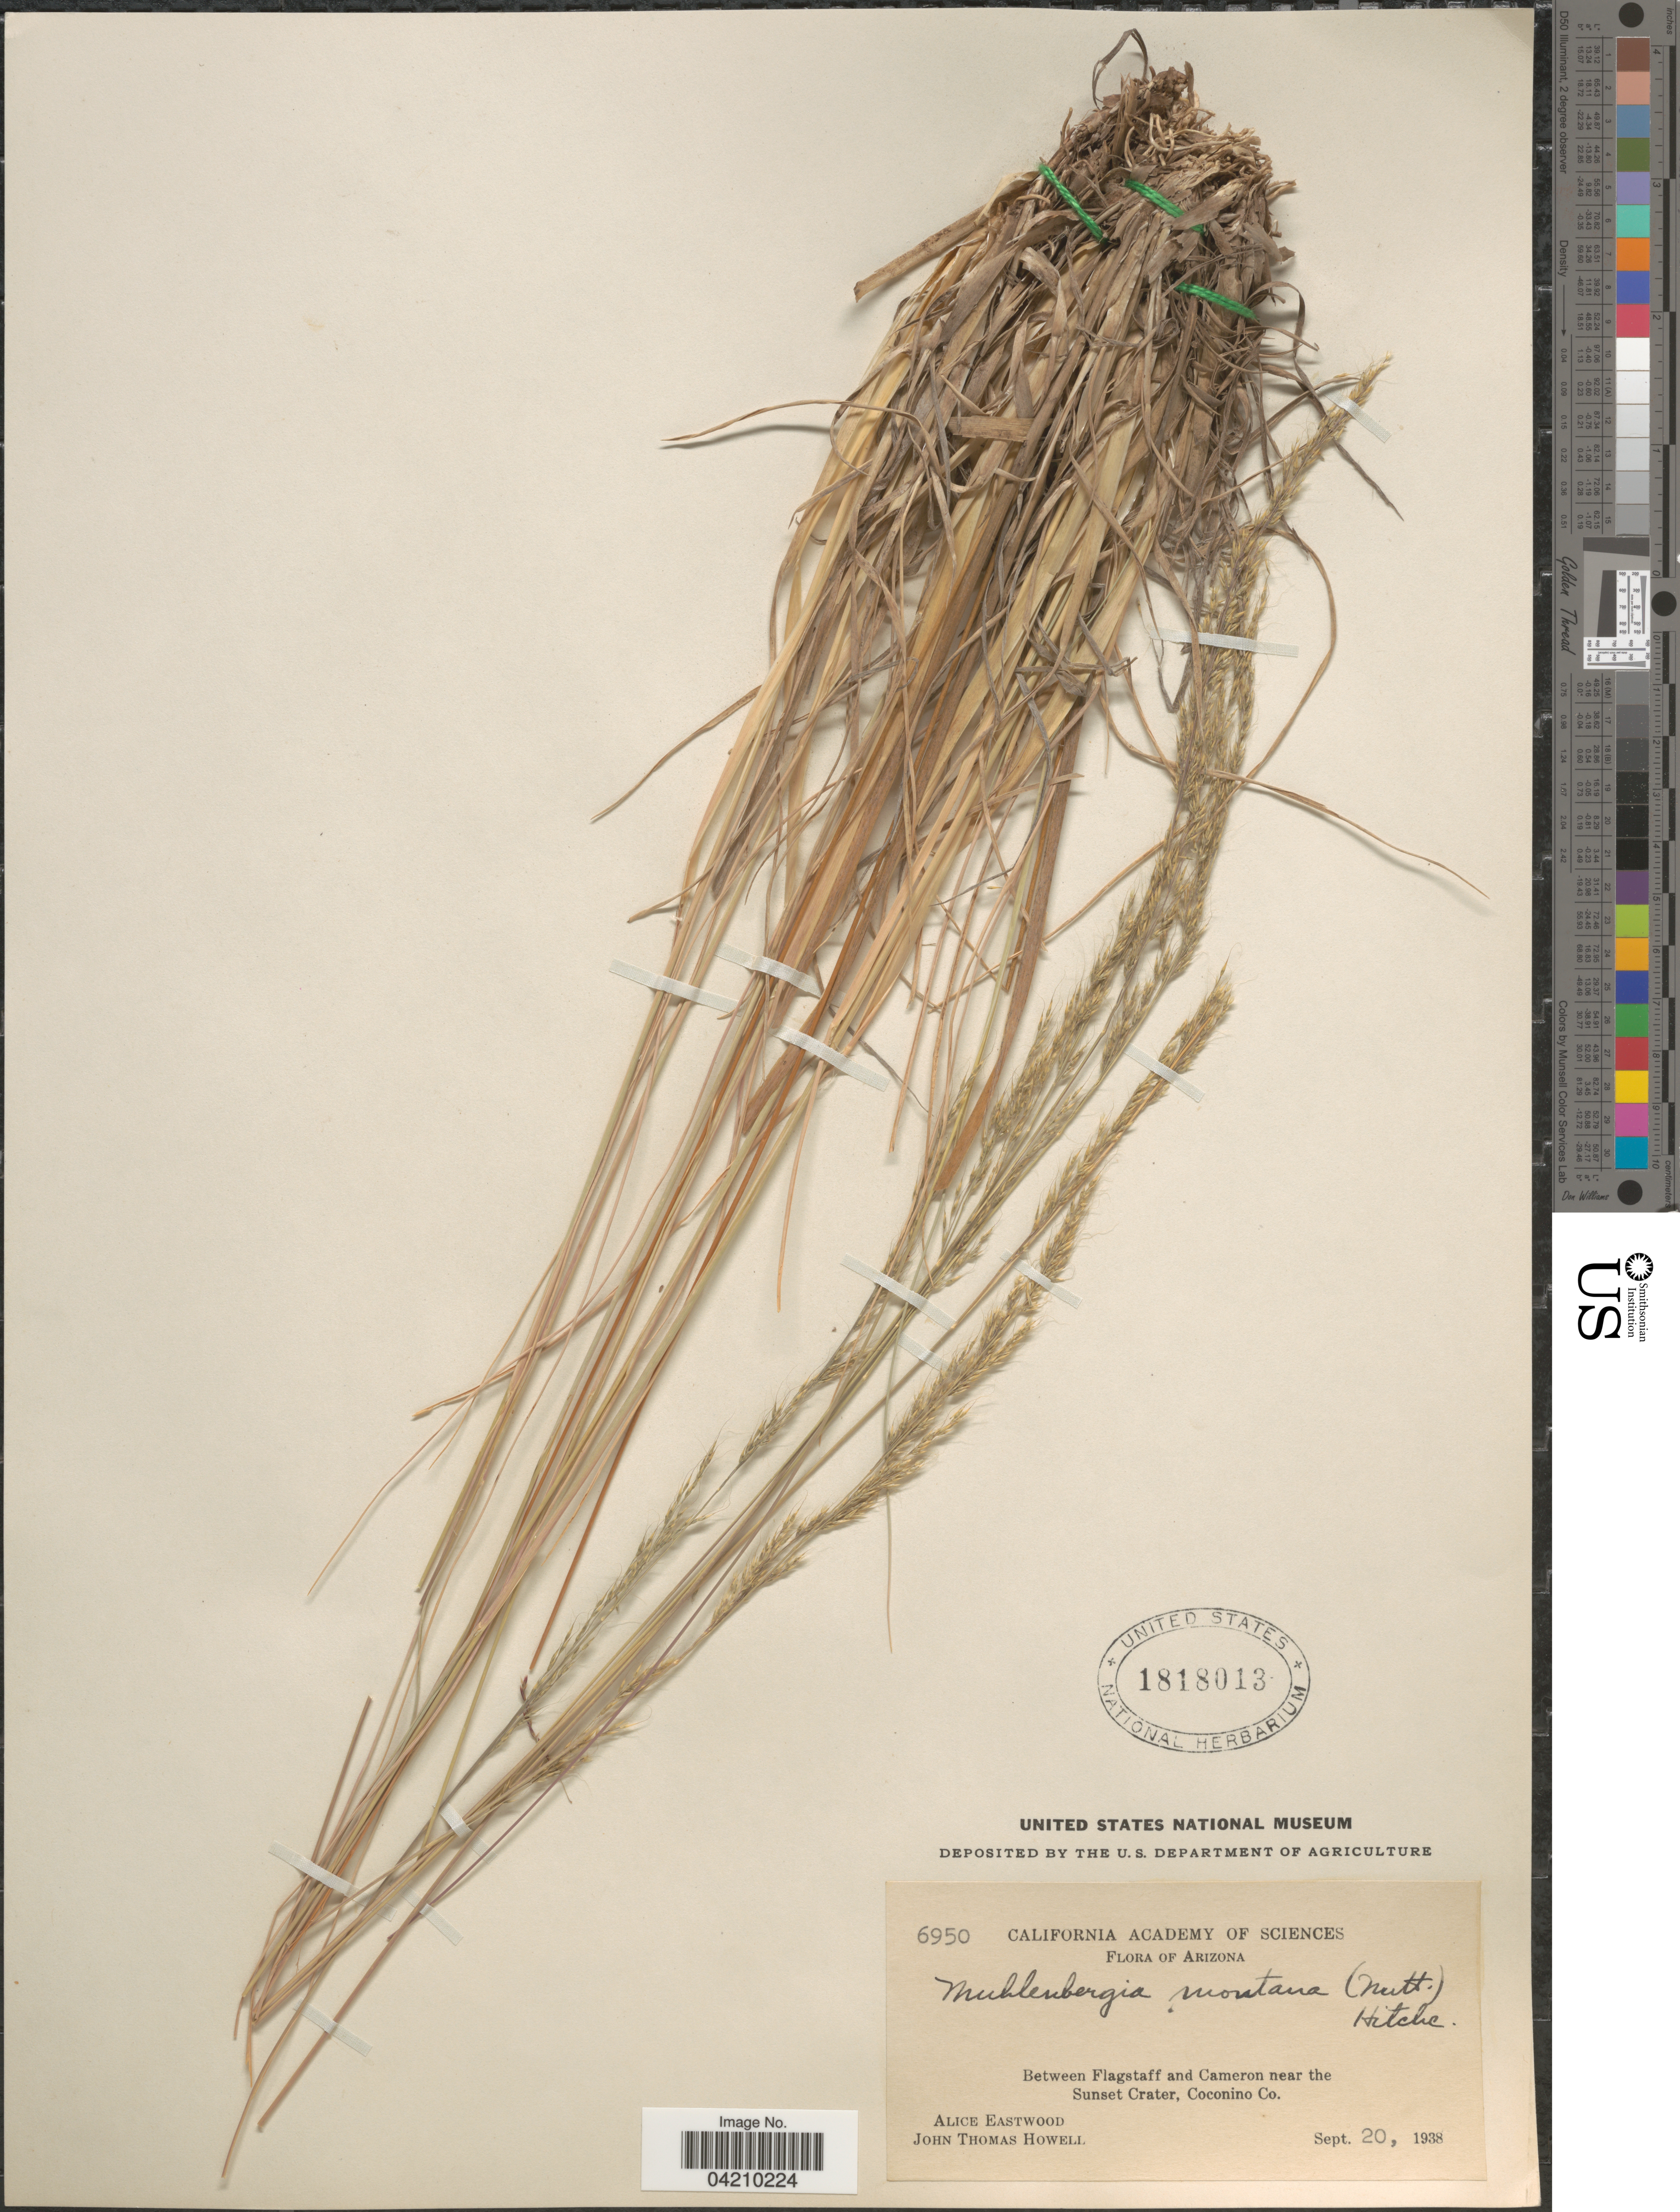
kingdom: Plantae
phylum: Tracheophyta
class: Liliopsida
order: Poales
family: Poaceae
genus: Muhlenbergia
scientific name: Muhlenbergia montana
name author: (Nutt.) Hitchc.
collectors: A. Eastwood & J. T. Howell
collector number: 6950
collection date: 1938-09-20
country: United States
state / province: Arizona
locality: Between Flagstaff and Cameron near the Sunset Crater, Coconino Co.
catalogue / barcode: US 1818013